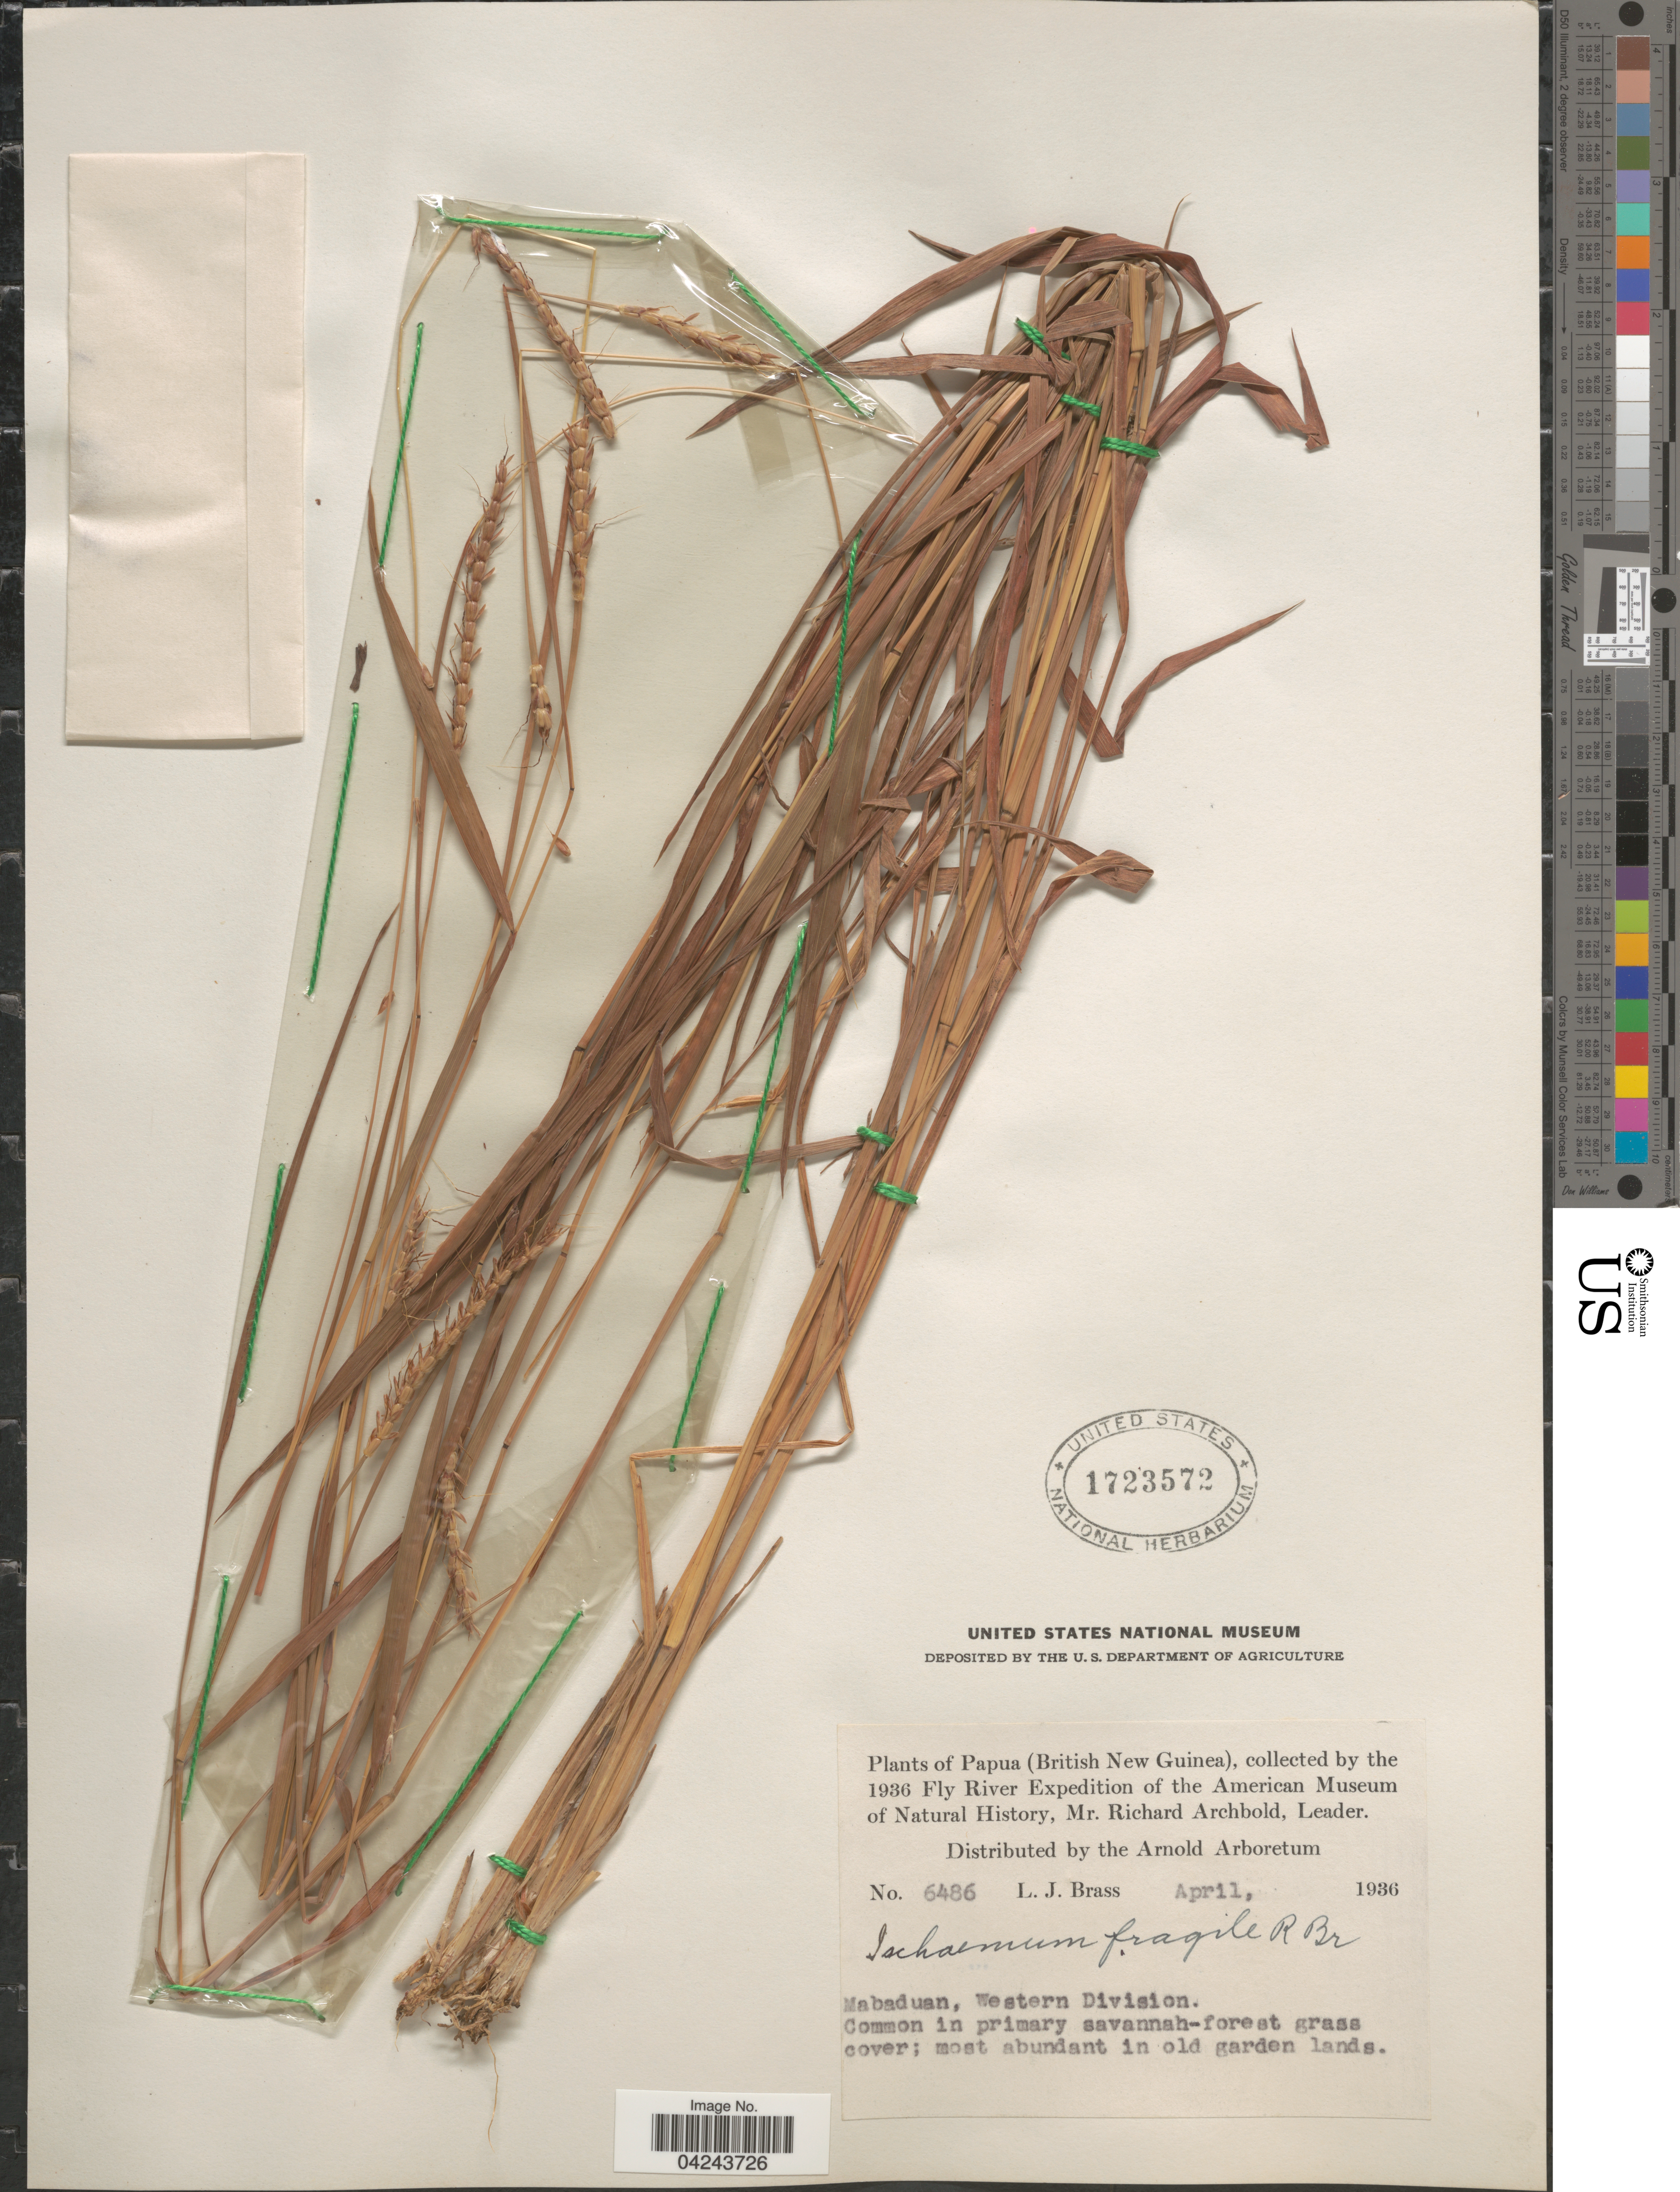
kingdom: Plantae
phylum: Tracheophyta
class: Liliopsida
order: Poales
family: Poaceae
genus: Ischaemum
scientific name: Ischaemum fragile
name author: R. Br.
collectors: L. J. Brass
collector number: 6486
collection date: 1936-04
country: Papua New Guinea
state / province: Manus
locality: (British New Guinea). 1936 Fly River Expedition of the American Museum of Natural History. Mabaduan, Western Division.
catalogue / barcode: US 1723572